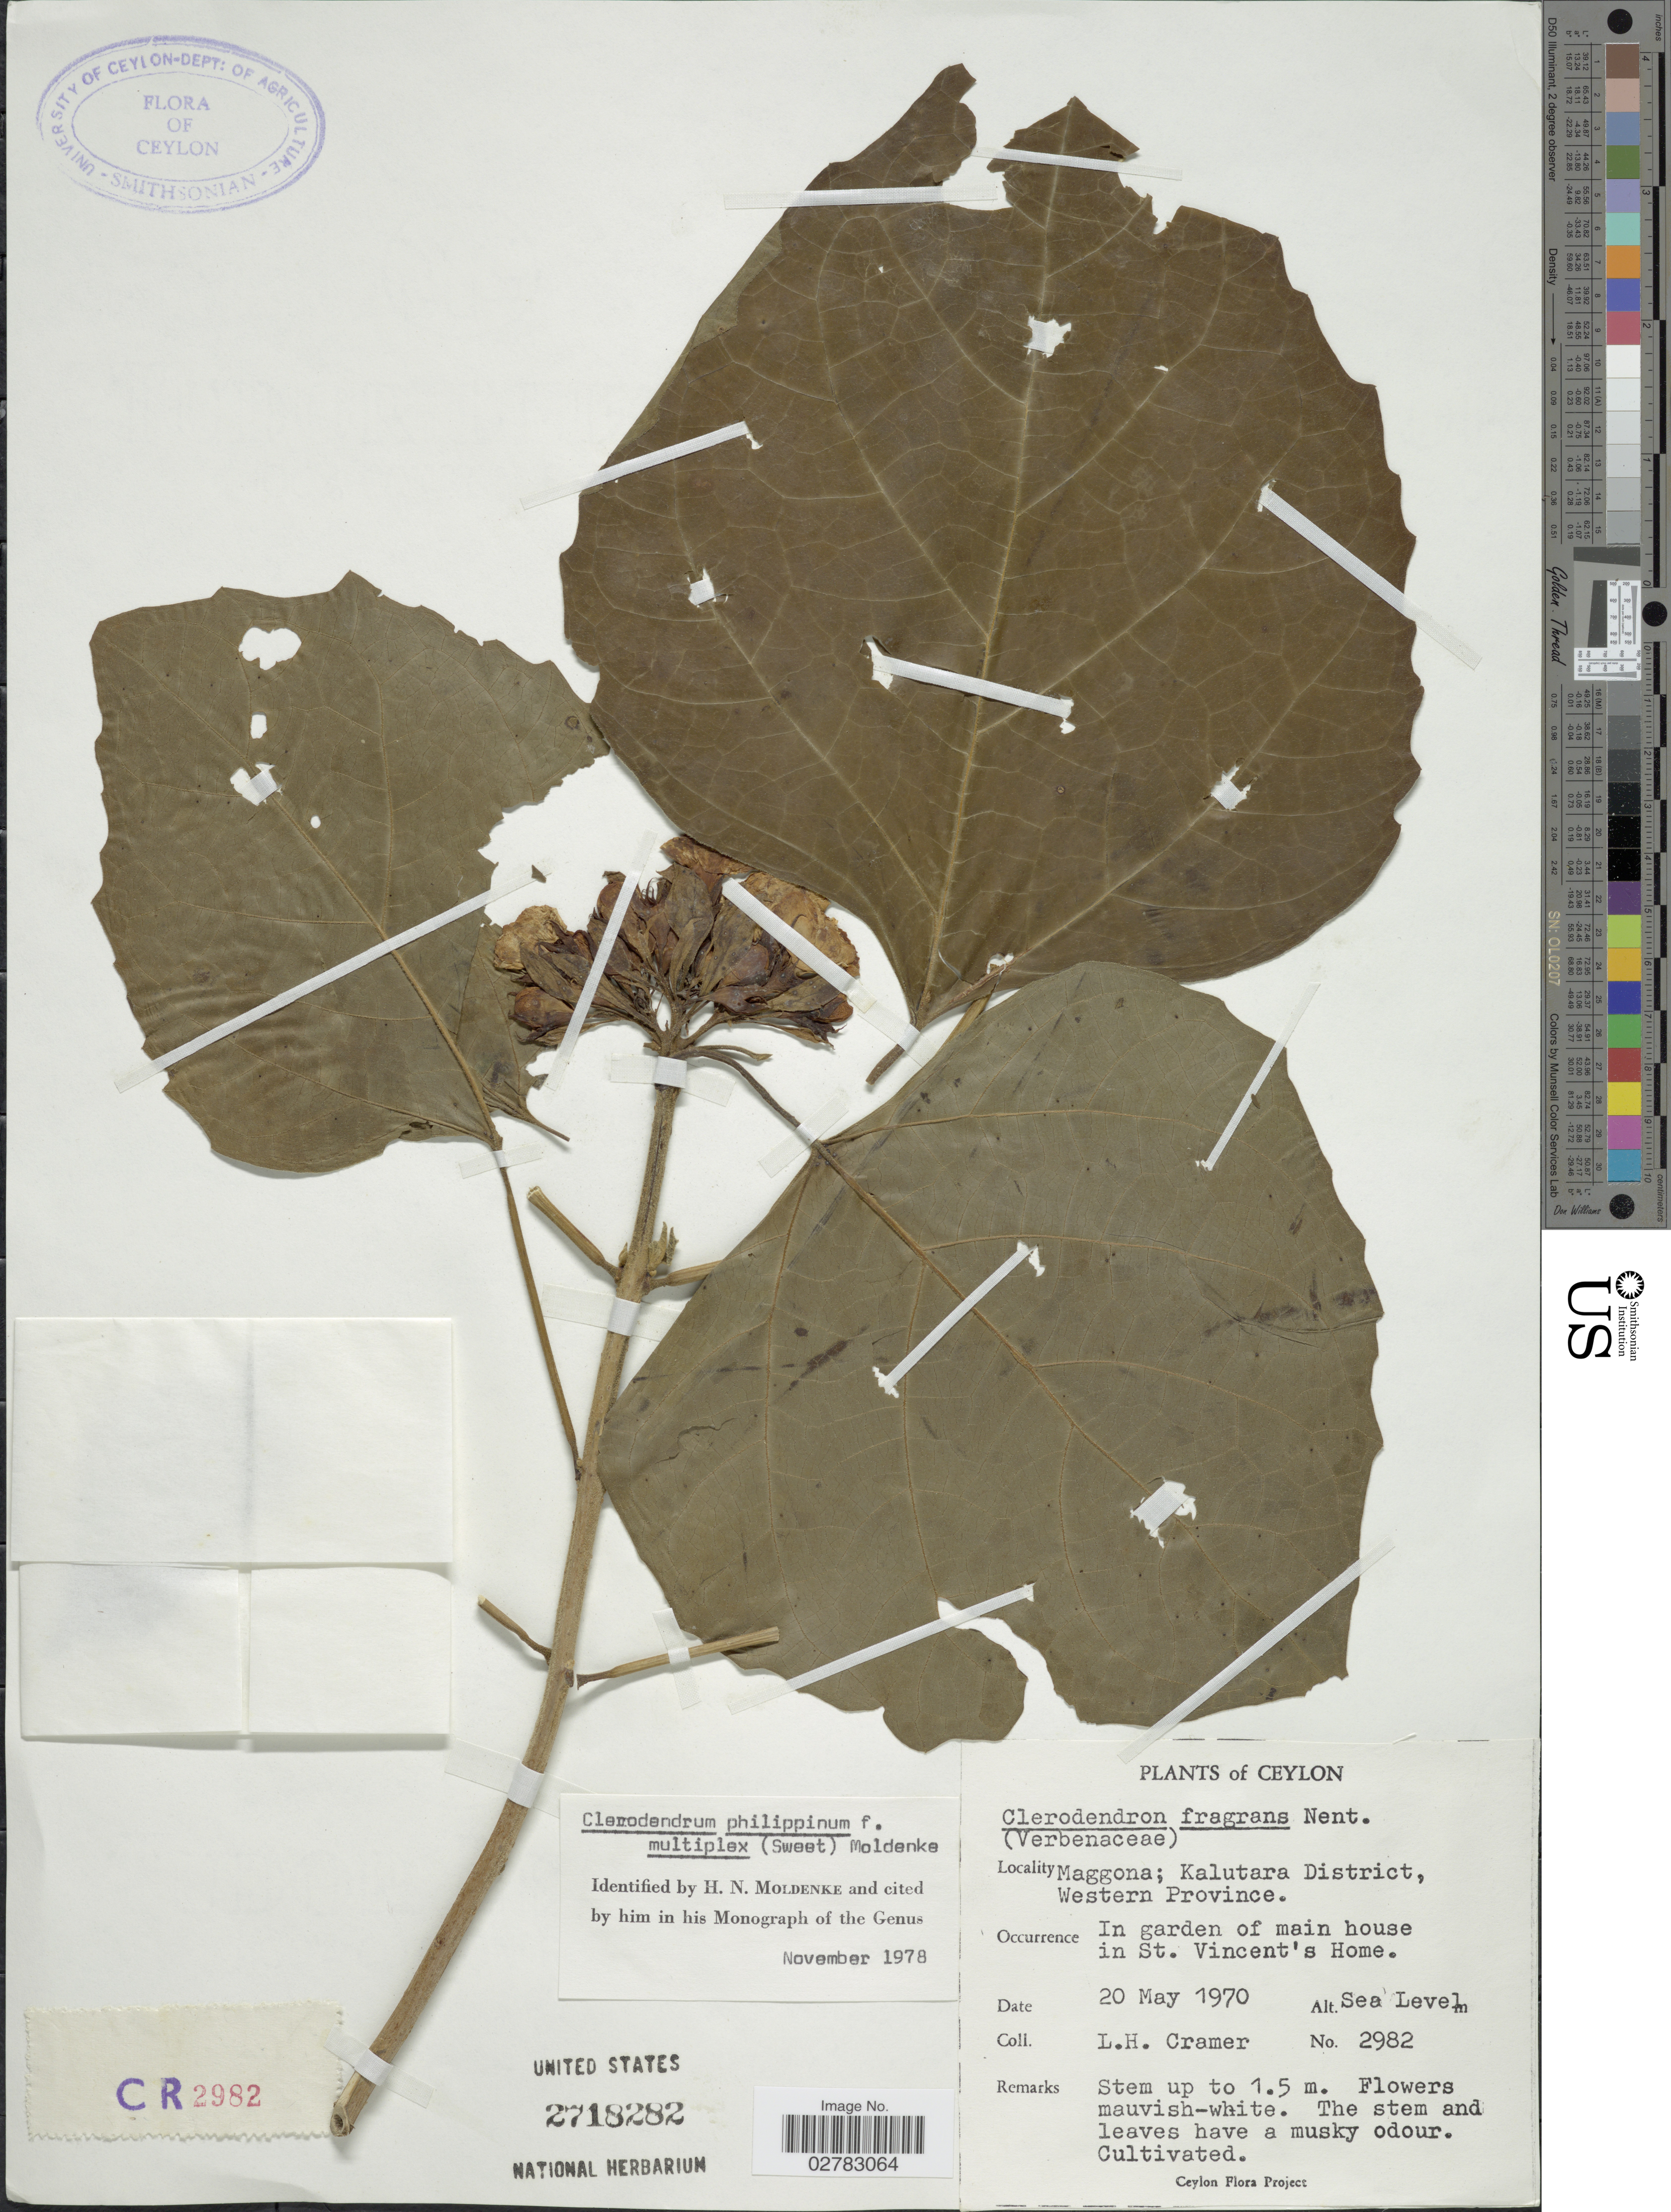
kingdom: Plantae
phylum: Tracheophyta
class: Magnoliopsida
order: Lamiales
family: Lamiaceae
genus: Clerodendrum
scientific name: Clerodendrum philippinum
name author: Schauer in DC.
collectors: L. H. Cramer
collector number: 2982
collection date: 1970-05-20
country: Sri Lanka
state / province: Western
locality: Ceylon. Maggona; Kalutara District. In garden of main house in St. Vincent's Home.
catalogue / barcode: US 2718282